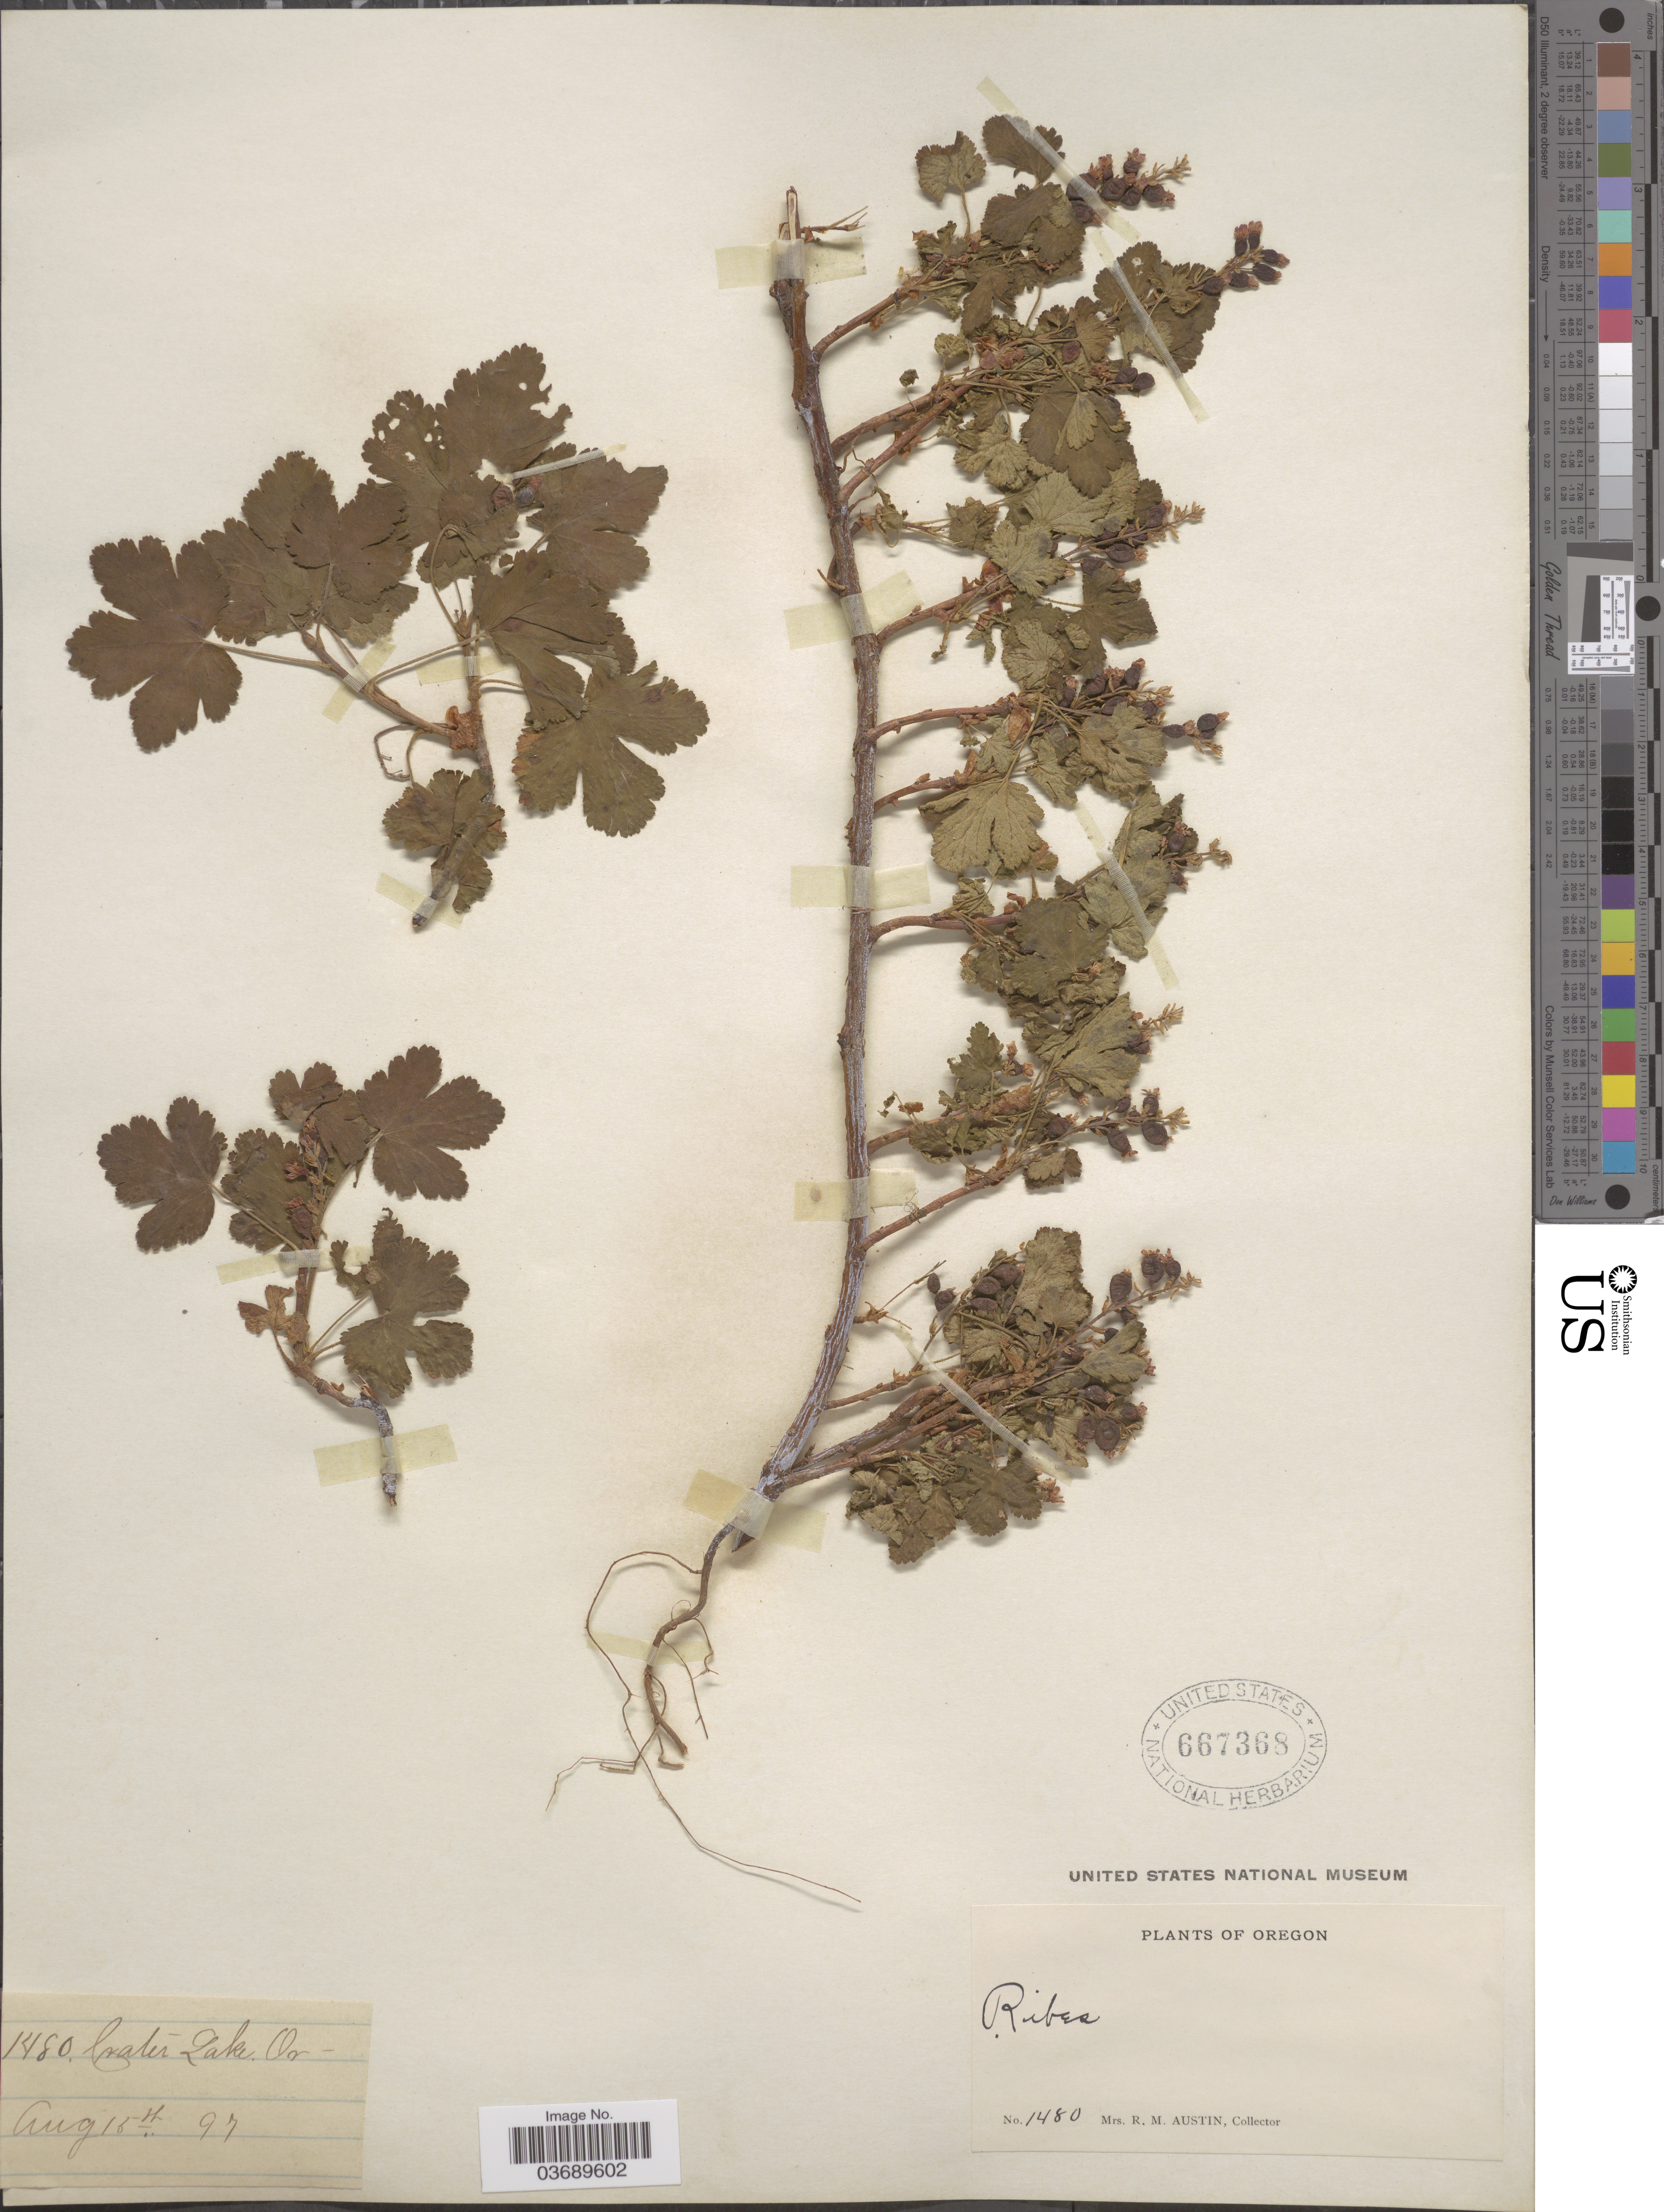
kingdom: Plantae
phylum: Tracheophyta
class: Magnoliopsida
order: Saxifragales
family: Grossulariaceae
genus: Ribes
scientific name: Ribes sp.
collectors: R. Austin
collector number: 1480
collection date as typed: Transcribed d/m/y: 18/8/97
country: United States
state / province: Oregon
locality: Crater Lake.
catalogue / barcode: US 667368